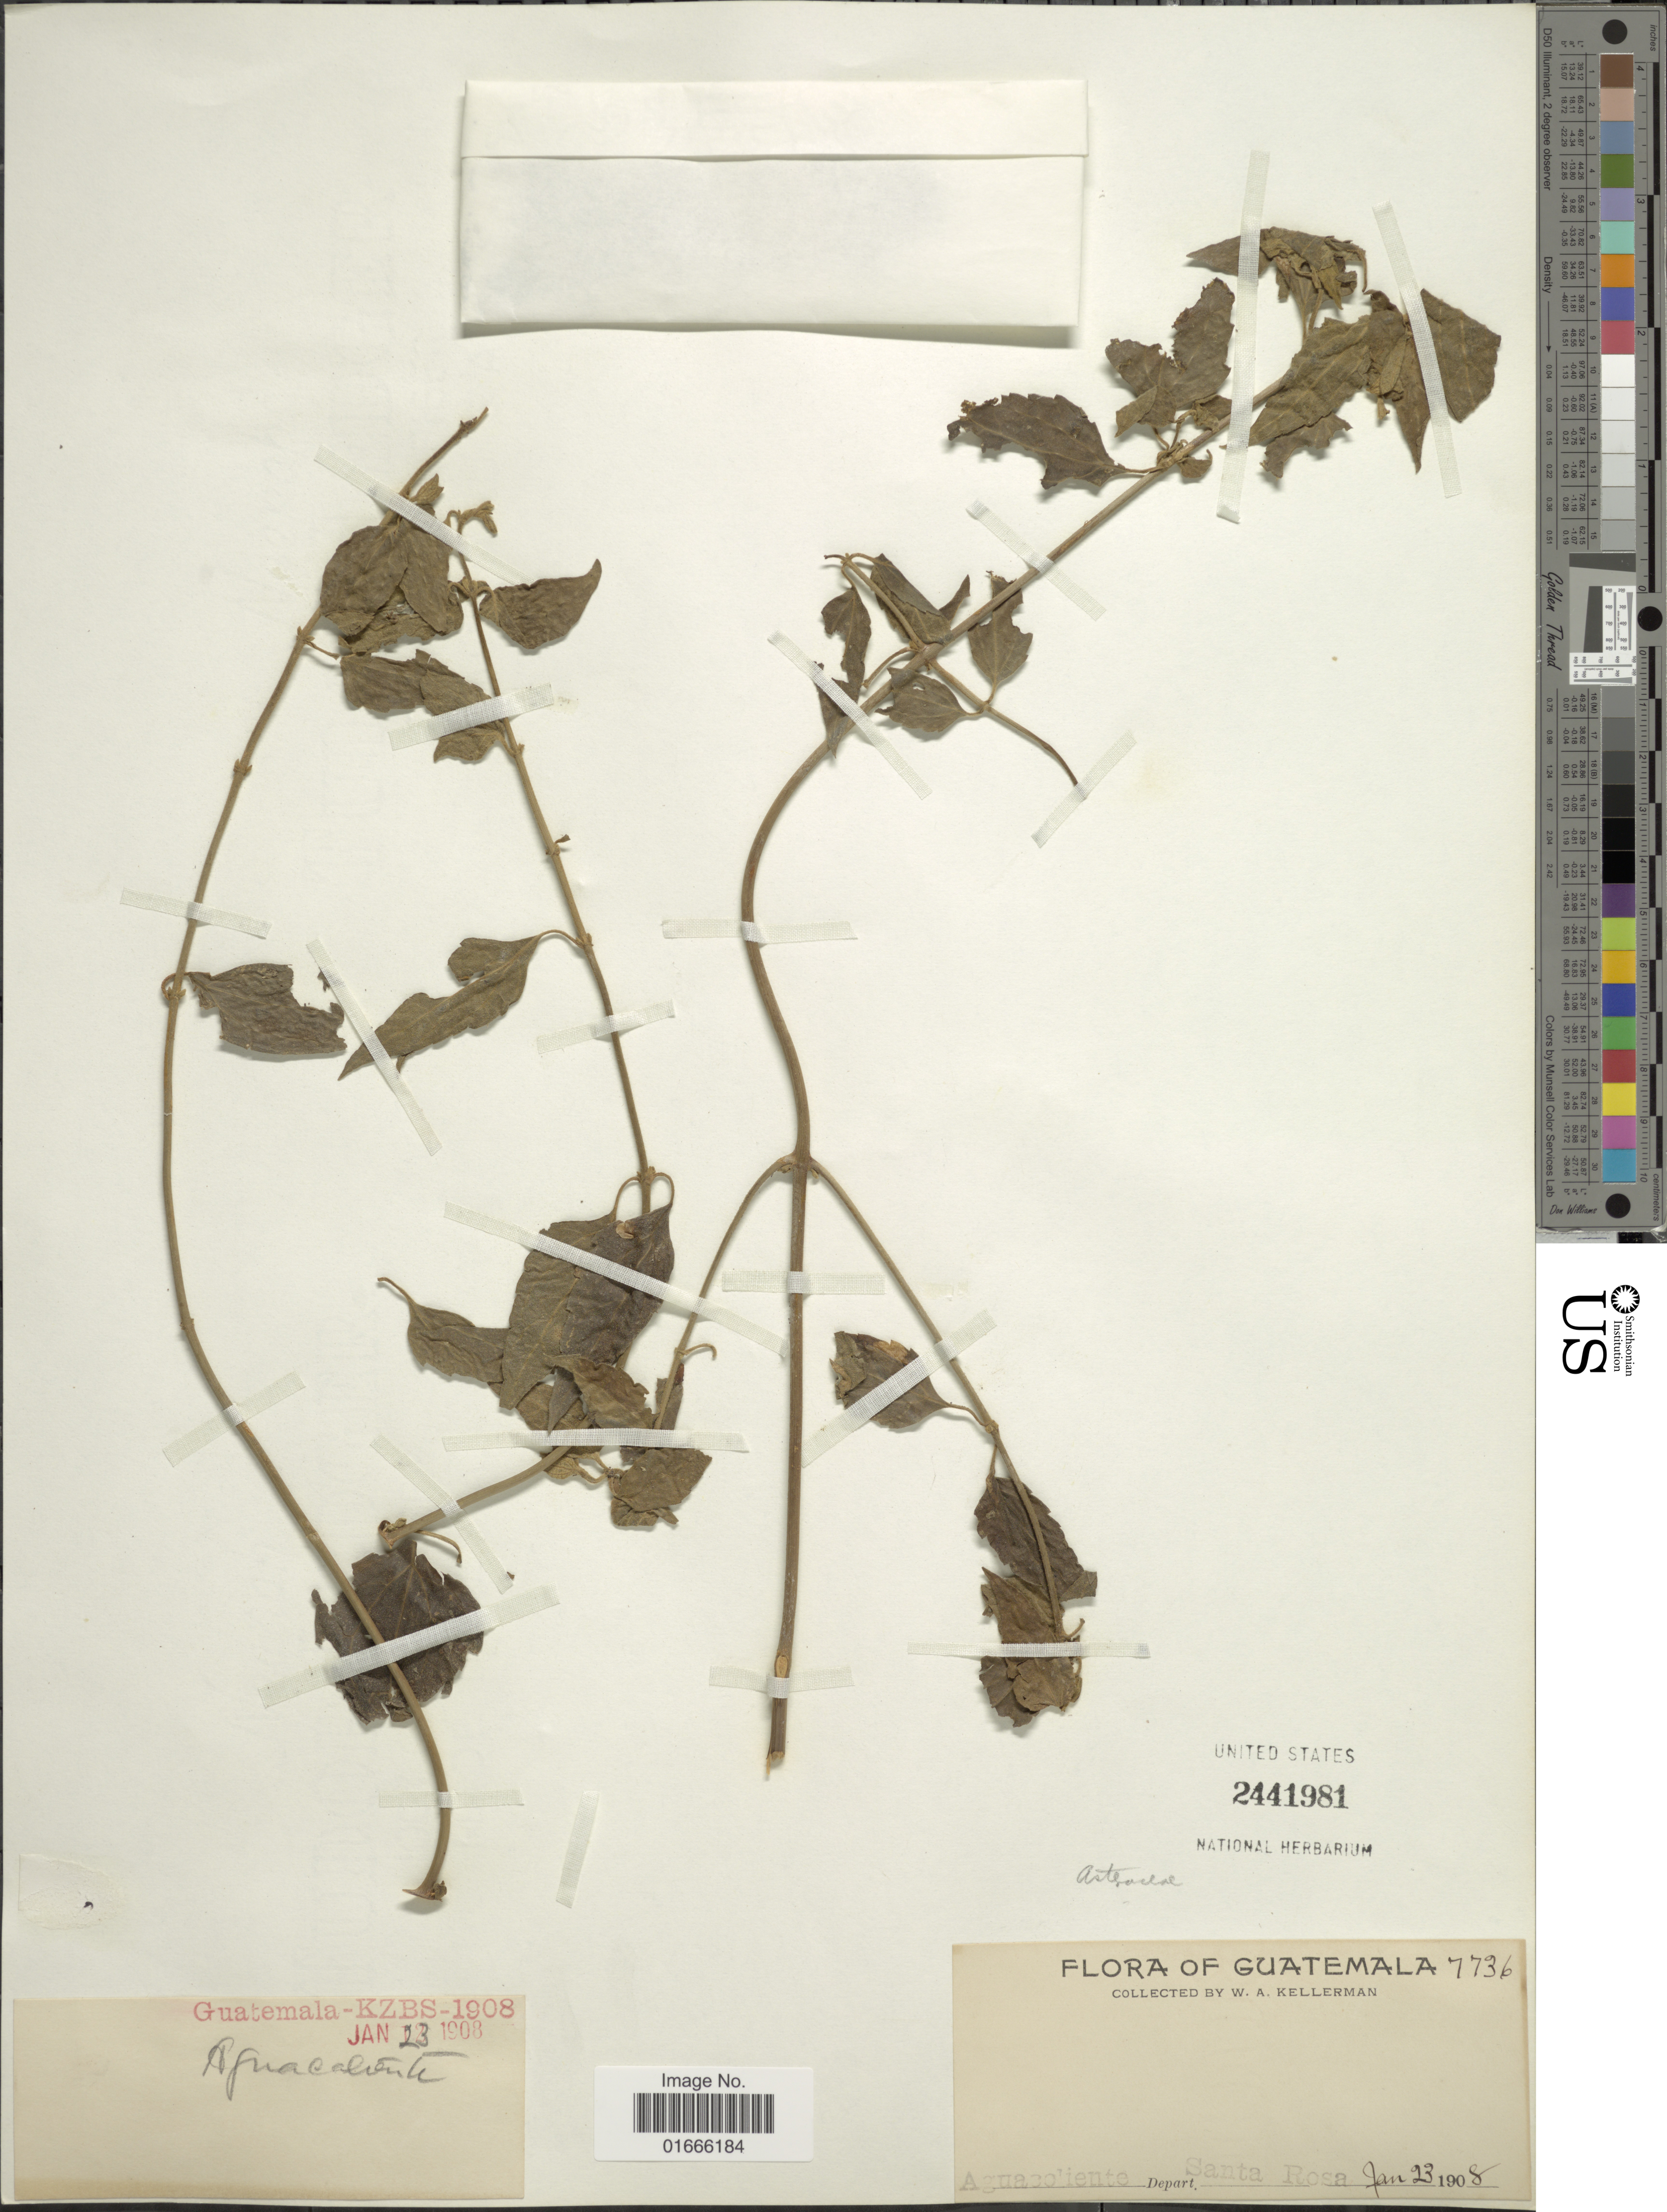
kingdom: Plantae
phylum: Tracheophyta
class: Magnoliopsida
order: Asterales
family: Asteraceae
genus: Chromolaena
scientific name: Chromolaena odorata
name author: (L.) R.M. King & H. Rob.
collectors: W. Kellerman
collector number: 7736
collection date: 1908-01-23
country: Guatemala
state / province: Santa Rosa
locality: Aguacoliente, Santa Rosa.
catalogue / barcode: US 2441981